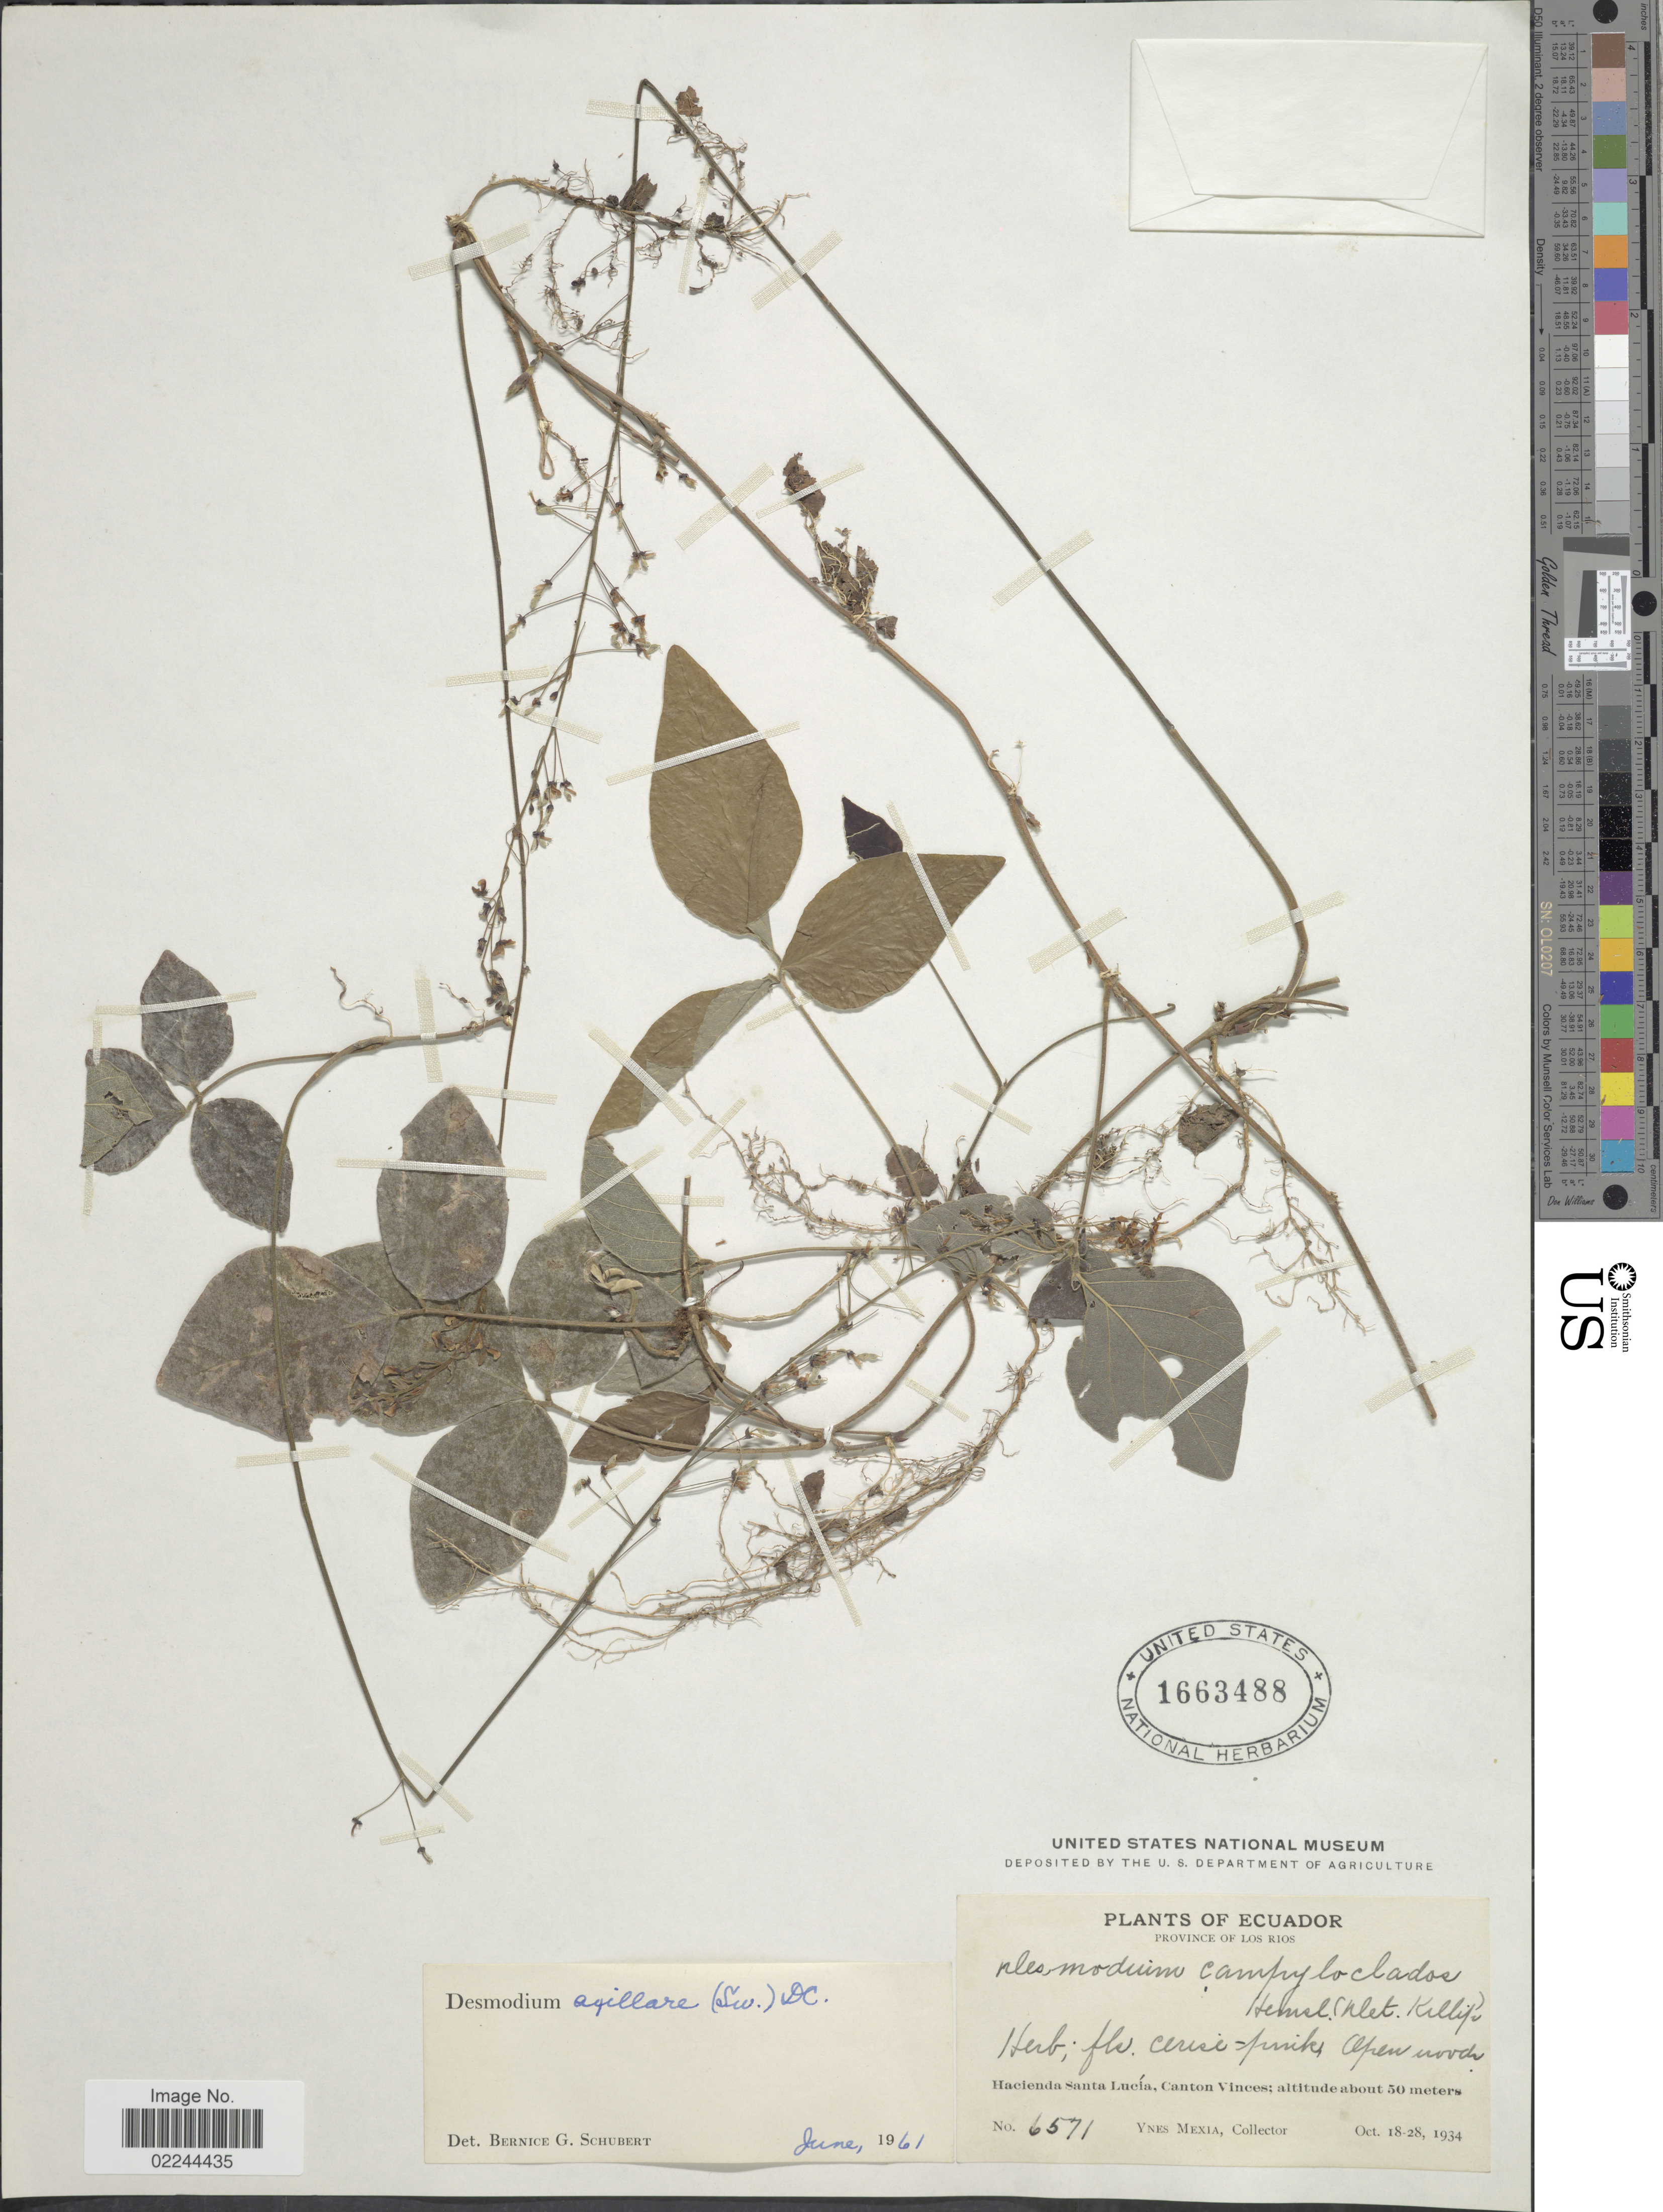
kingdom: Plantae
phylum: Tracheophyta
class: Magnoliopsida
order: Fabales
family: Fabaceae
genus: Desmodium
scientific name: Desmodium axillare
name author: (Sw.) DC.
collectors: Y. Mexia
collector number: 6571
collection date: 1934-10-18/1934-10-28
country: Ecuador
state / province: Los Ríos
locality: Province of Los Rios. Hacienda Santa Lucia, Canton Vinces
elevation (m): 50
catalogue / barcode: US 1663488